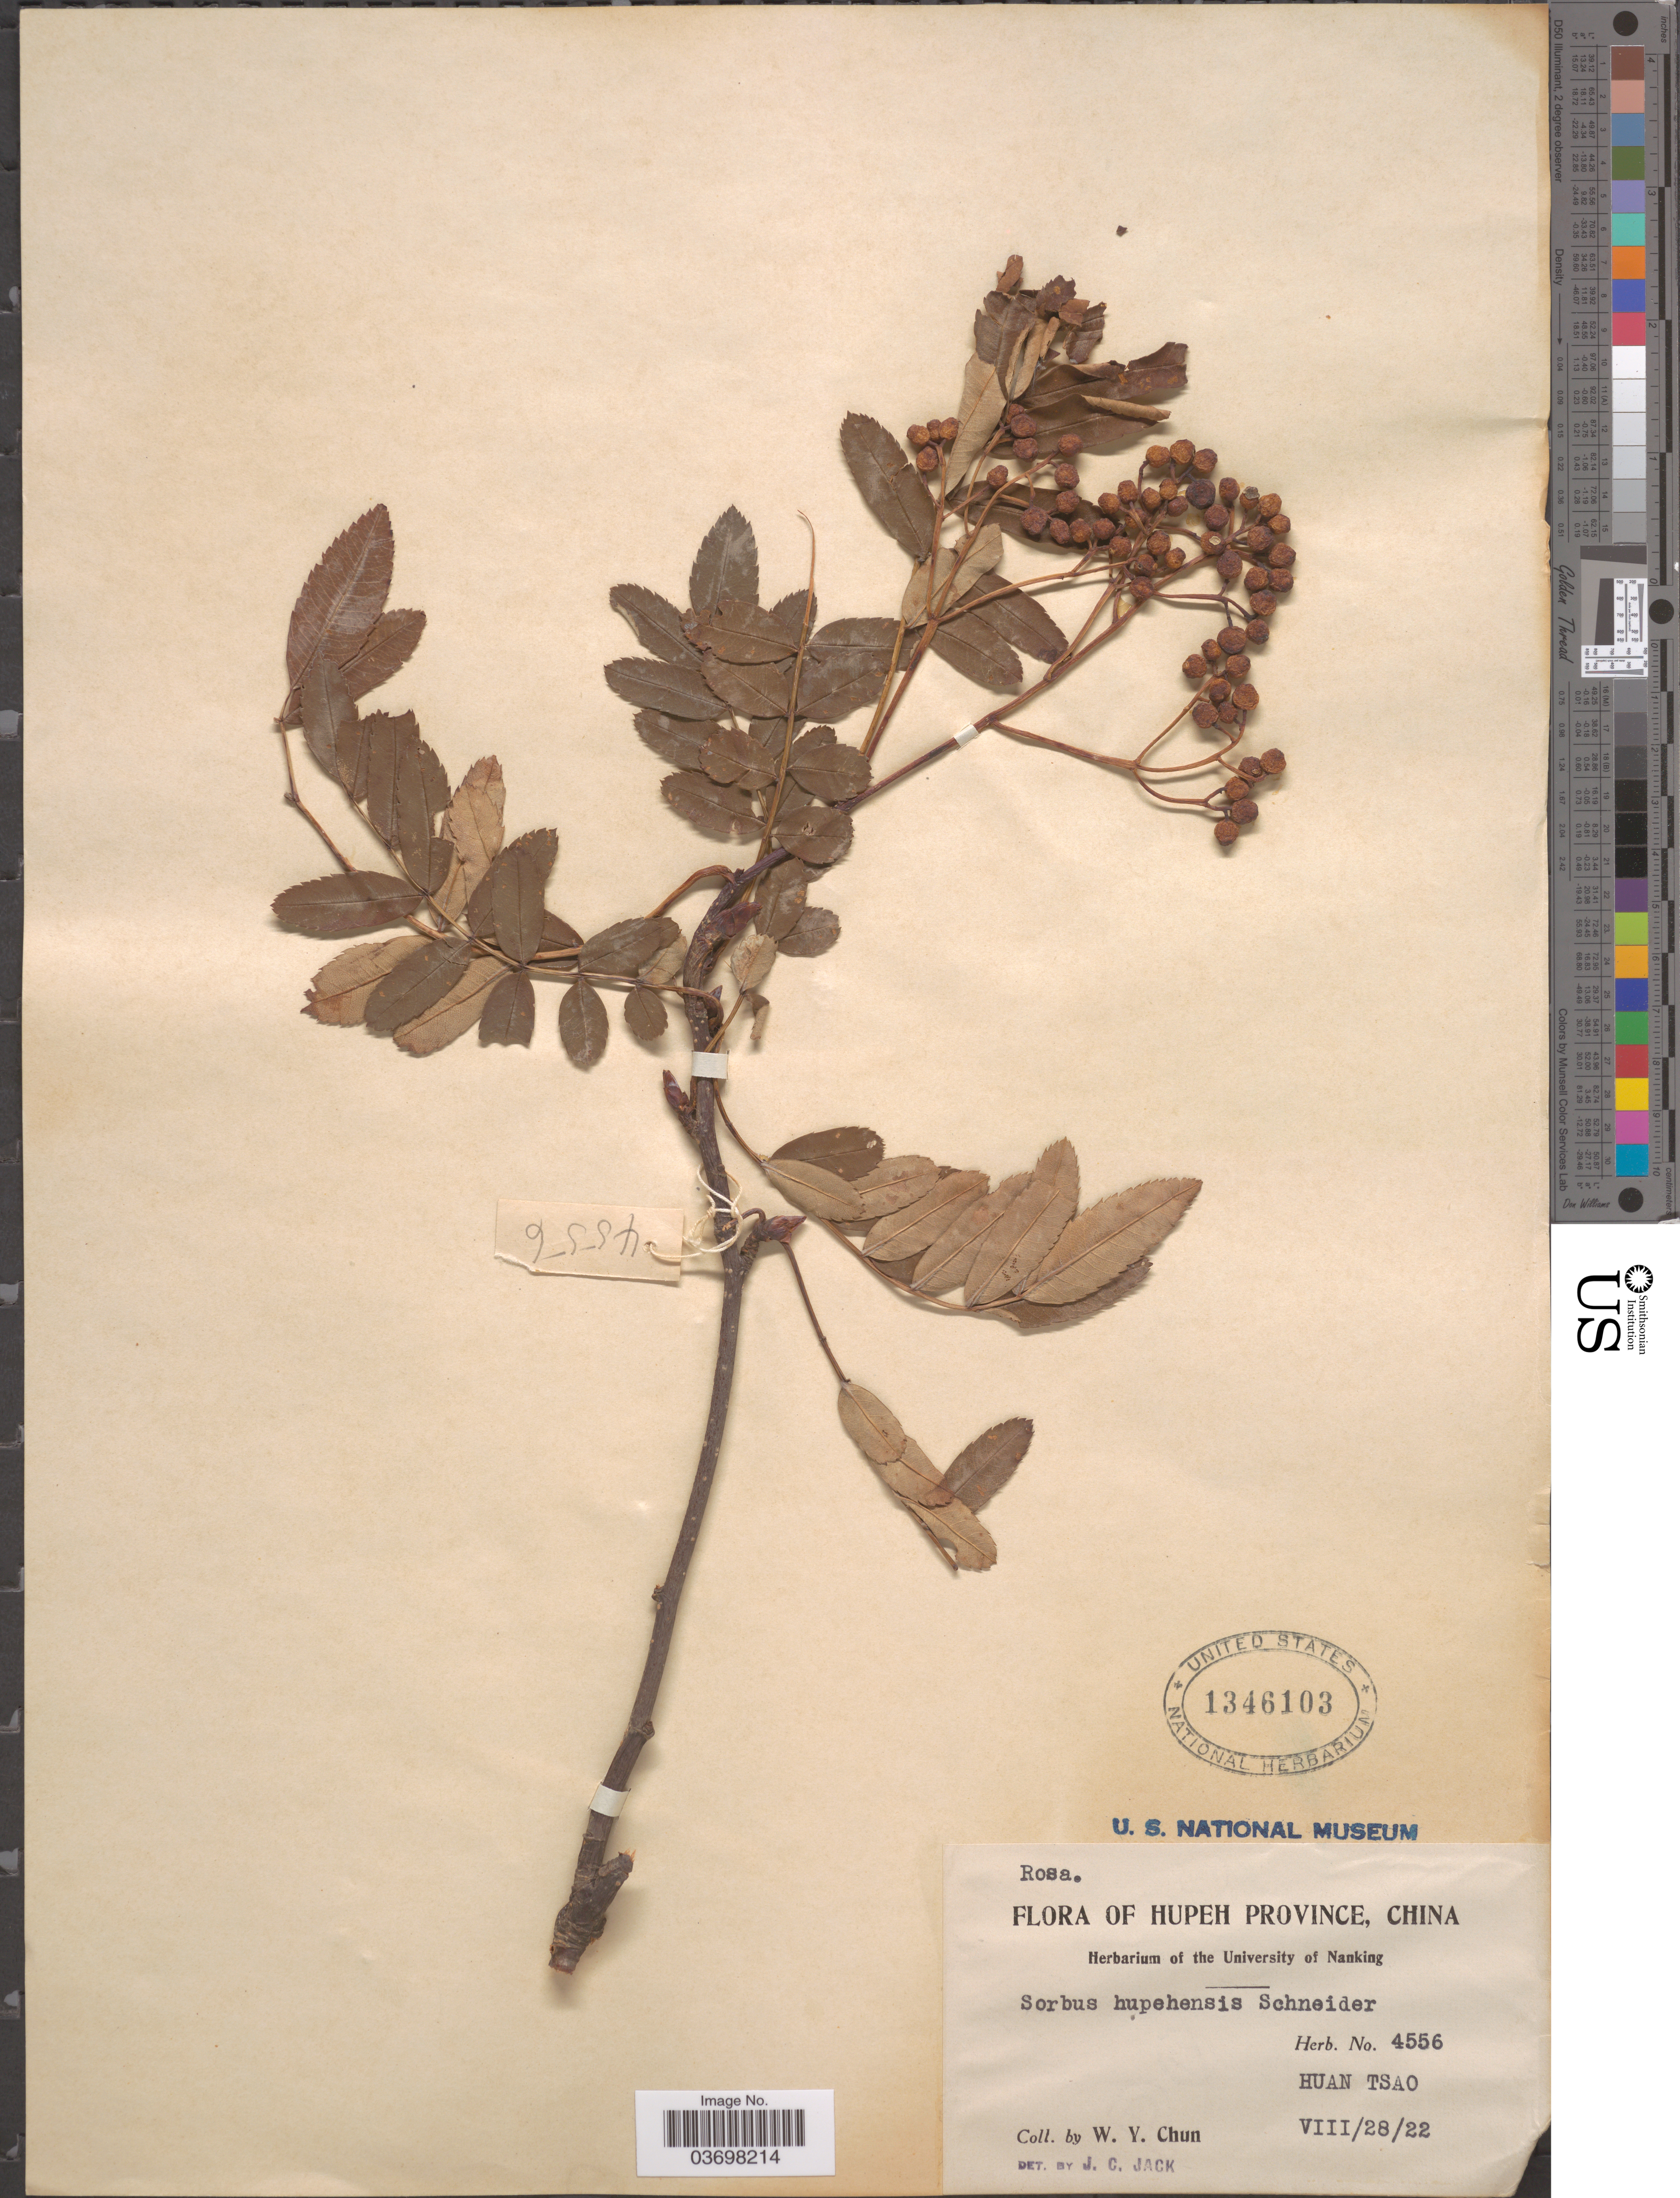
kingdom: Plantae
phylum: Tracheophyta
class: Magnoliopsida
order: Rosales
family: Rosaceae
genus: Sorbus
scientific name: Sorbus discolor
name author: hort.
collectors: W. Y. Chun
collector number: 4556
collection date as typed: Transcribed d/m/y: 28/8/22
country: China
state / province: Hubei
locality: Hupeh Province. Huan Tsao.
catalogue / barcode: US 1346103